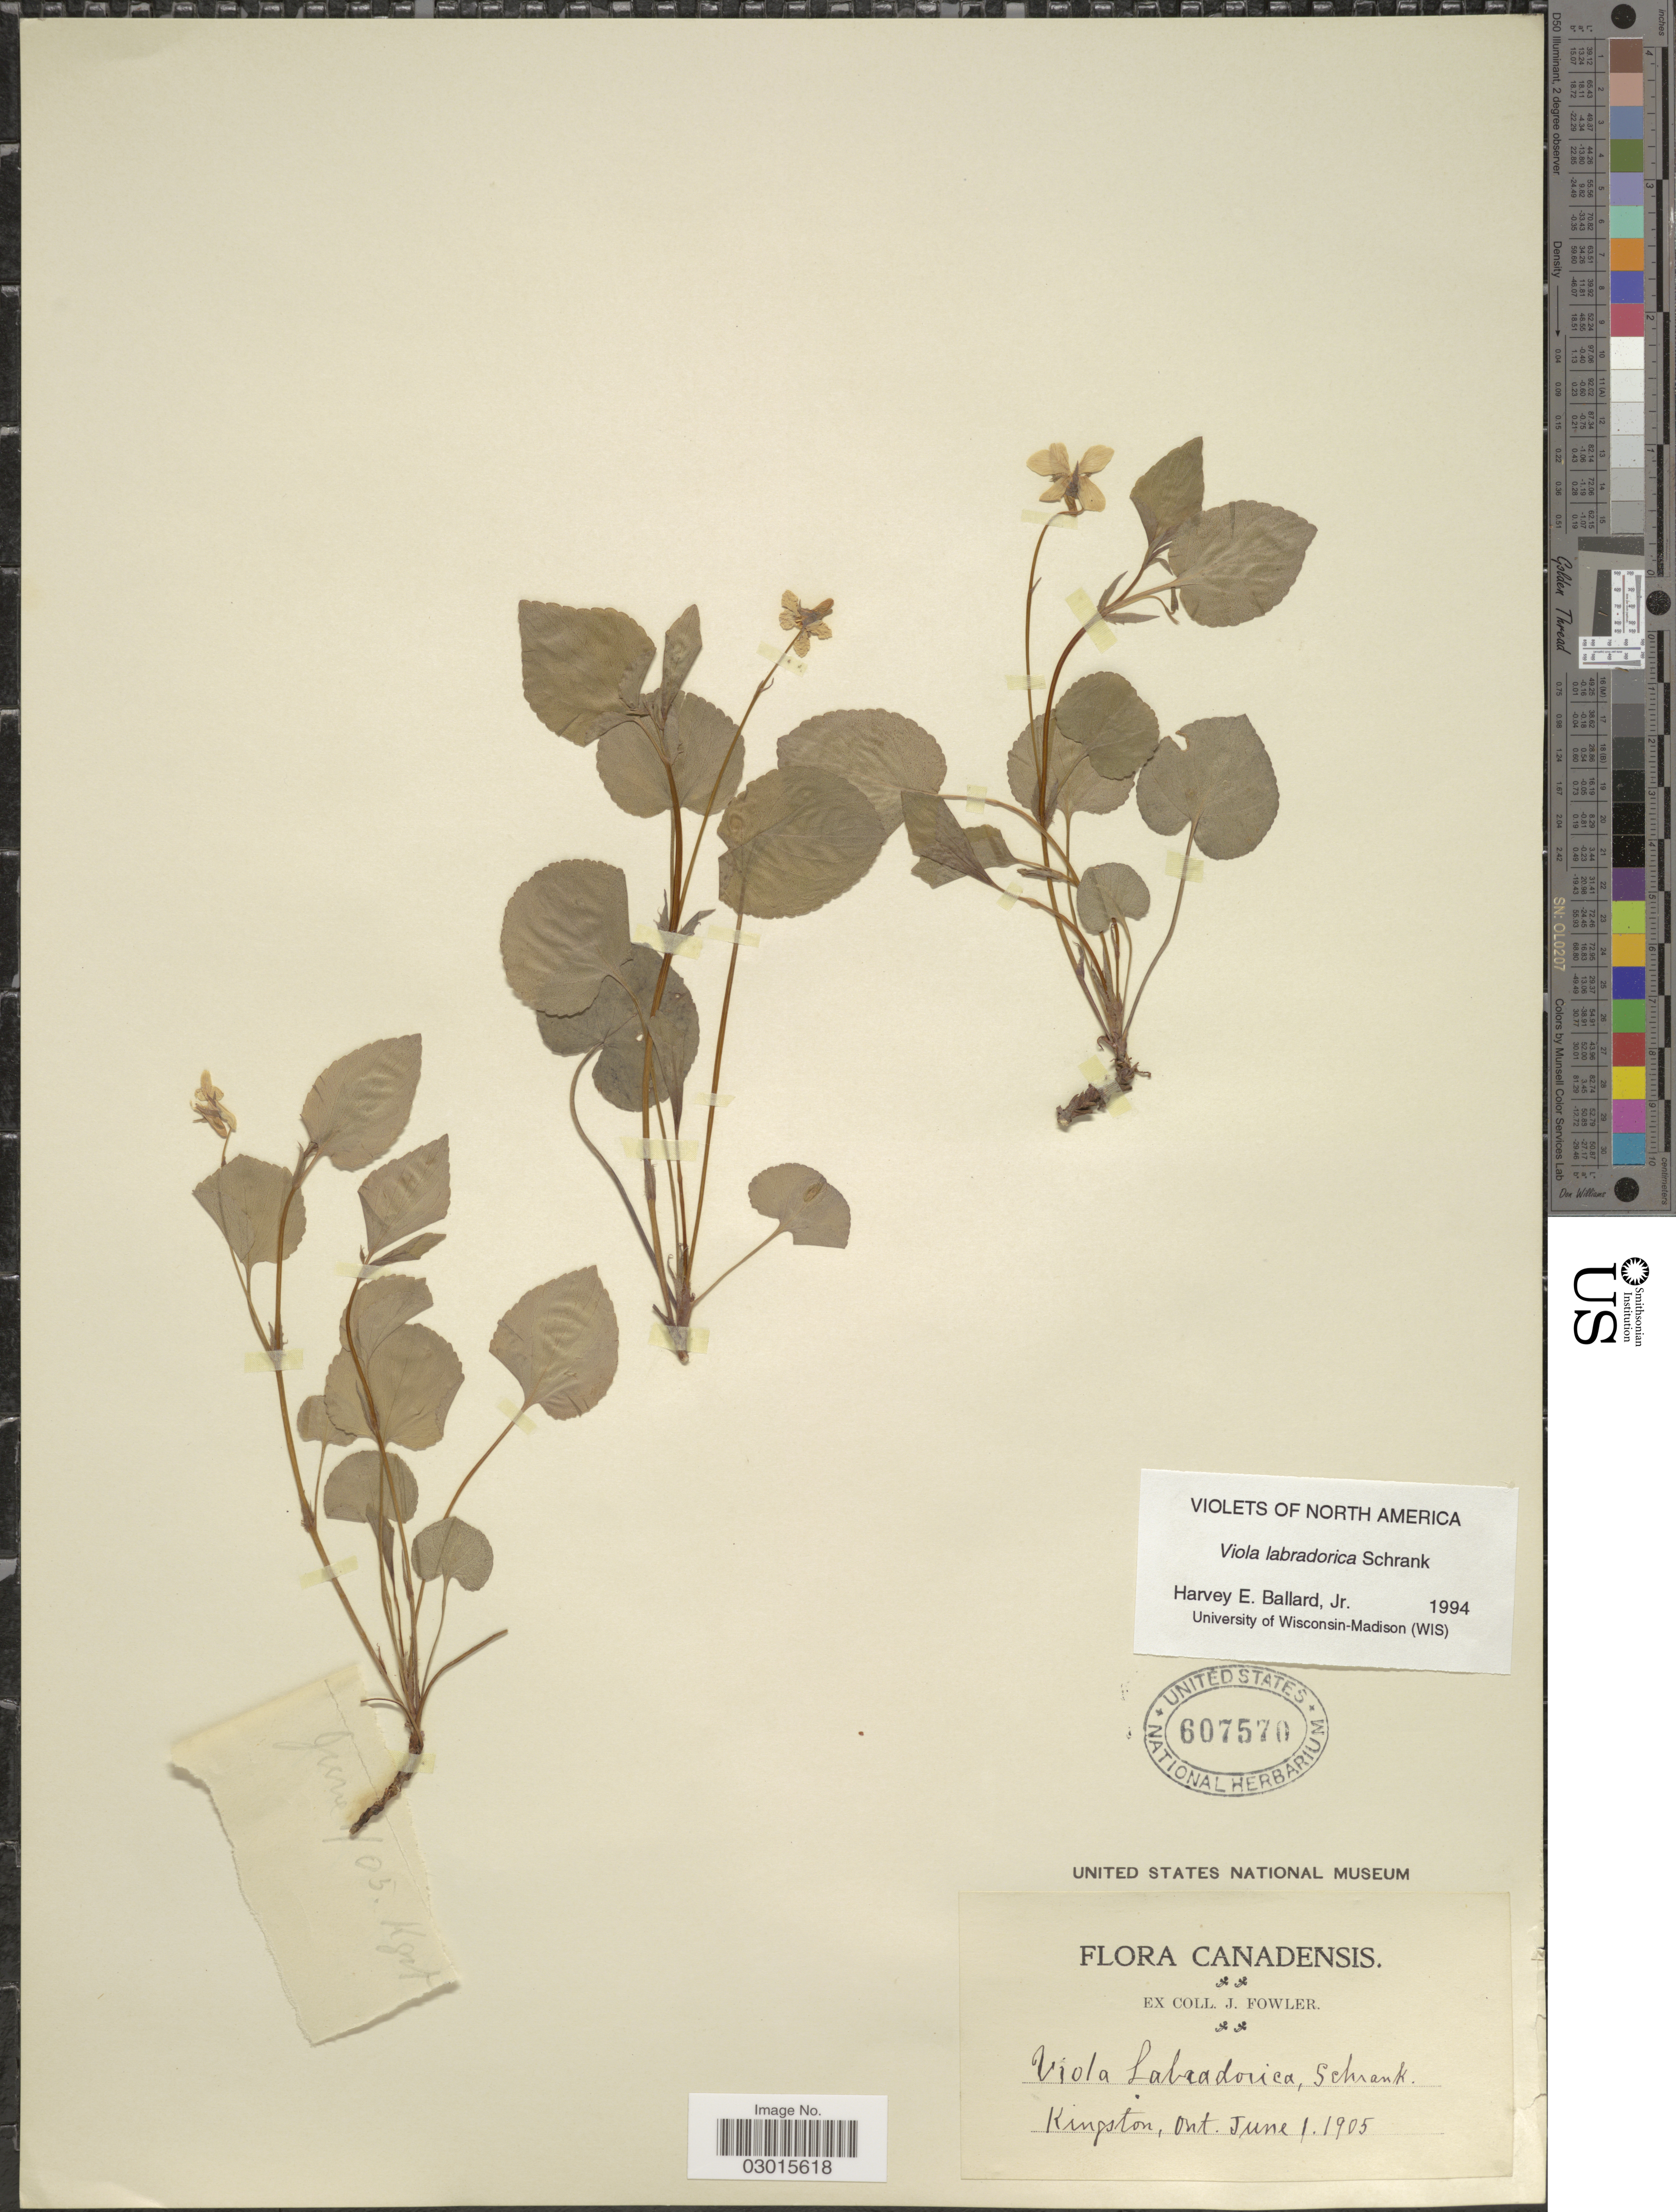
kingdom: Plantae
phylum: Tracheophyta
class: Magnoliopsida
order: Malpighiales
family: Violaceae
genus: Viola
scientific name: Viola labradorica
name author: Schrank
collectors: J. Fowler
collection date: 1905-06-01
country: Canada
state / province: Ontario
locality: Kingston, Ont.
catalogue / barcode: US 607570